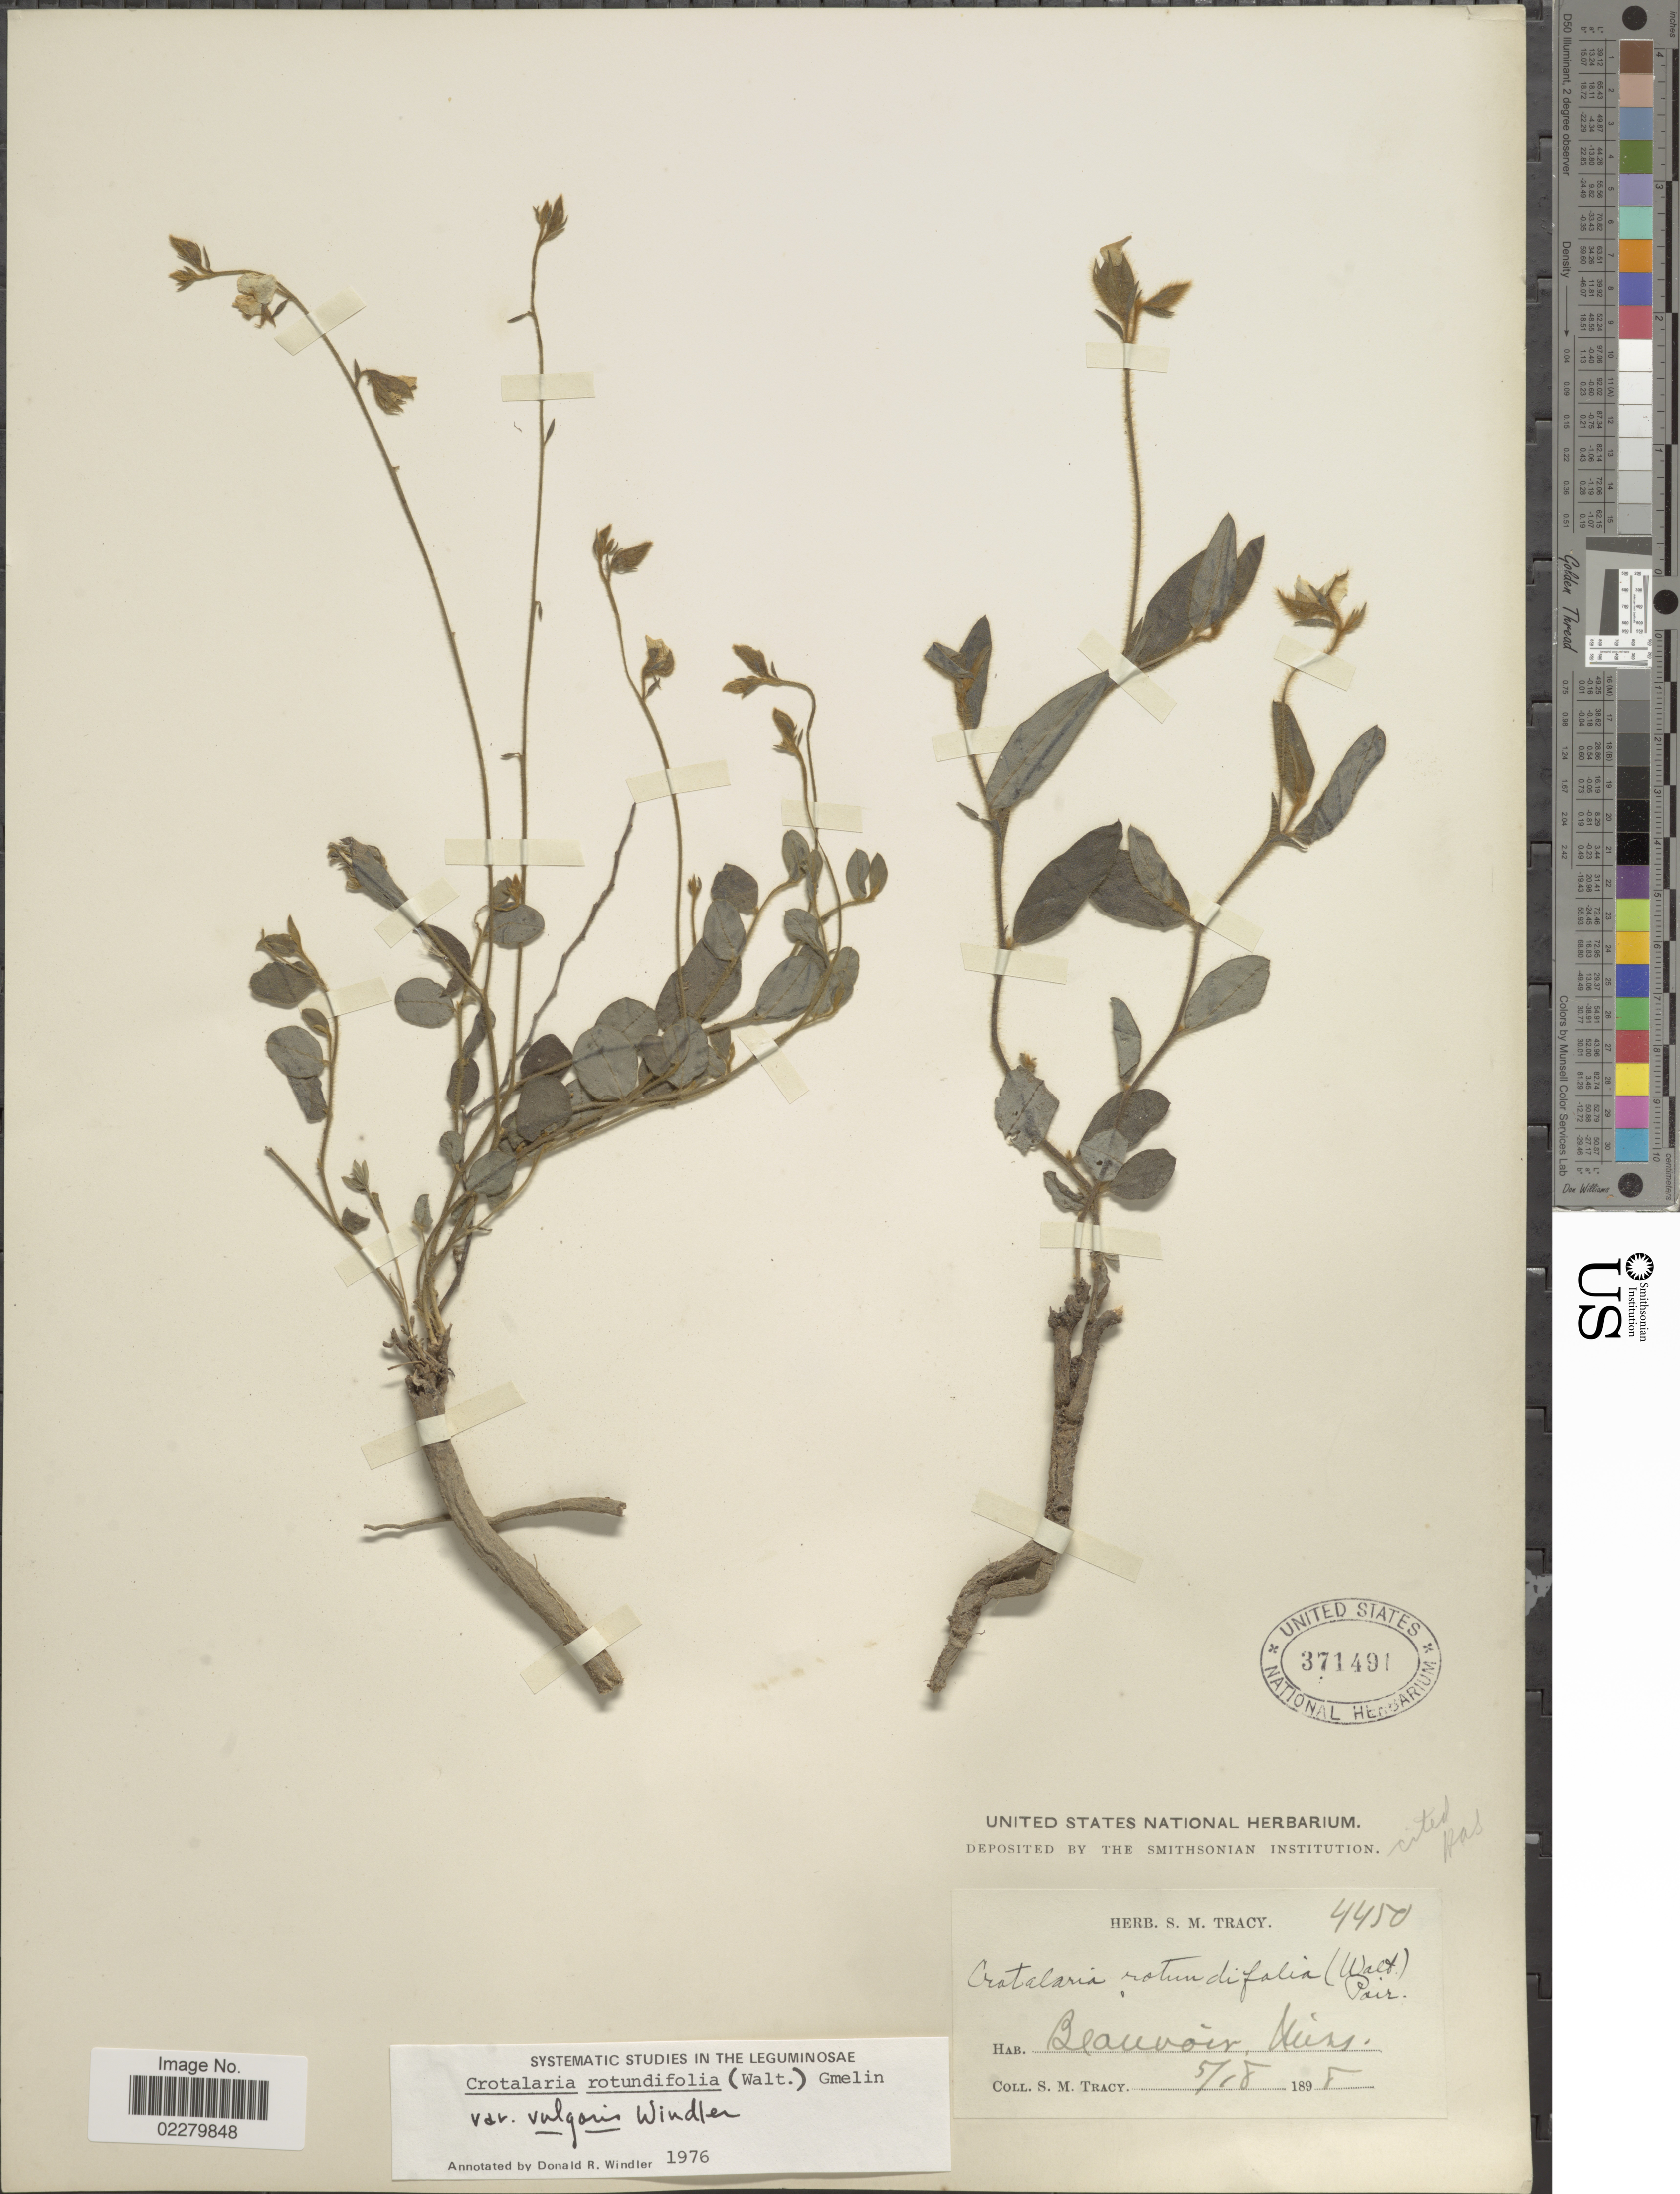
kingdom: Plantae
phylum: Tracheophyta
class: Magnoliopsida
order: Fabales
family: Fabaceae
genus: Crotalaria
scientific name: Crotalaria rotundifolia var. vulgaris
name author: Windler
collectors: S. M. Tracy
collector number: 4450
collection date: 1898-05-18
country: United States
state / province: Mississippi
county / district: Harrison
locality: Beauvoir, Miss.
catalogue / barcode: US 371491